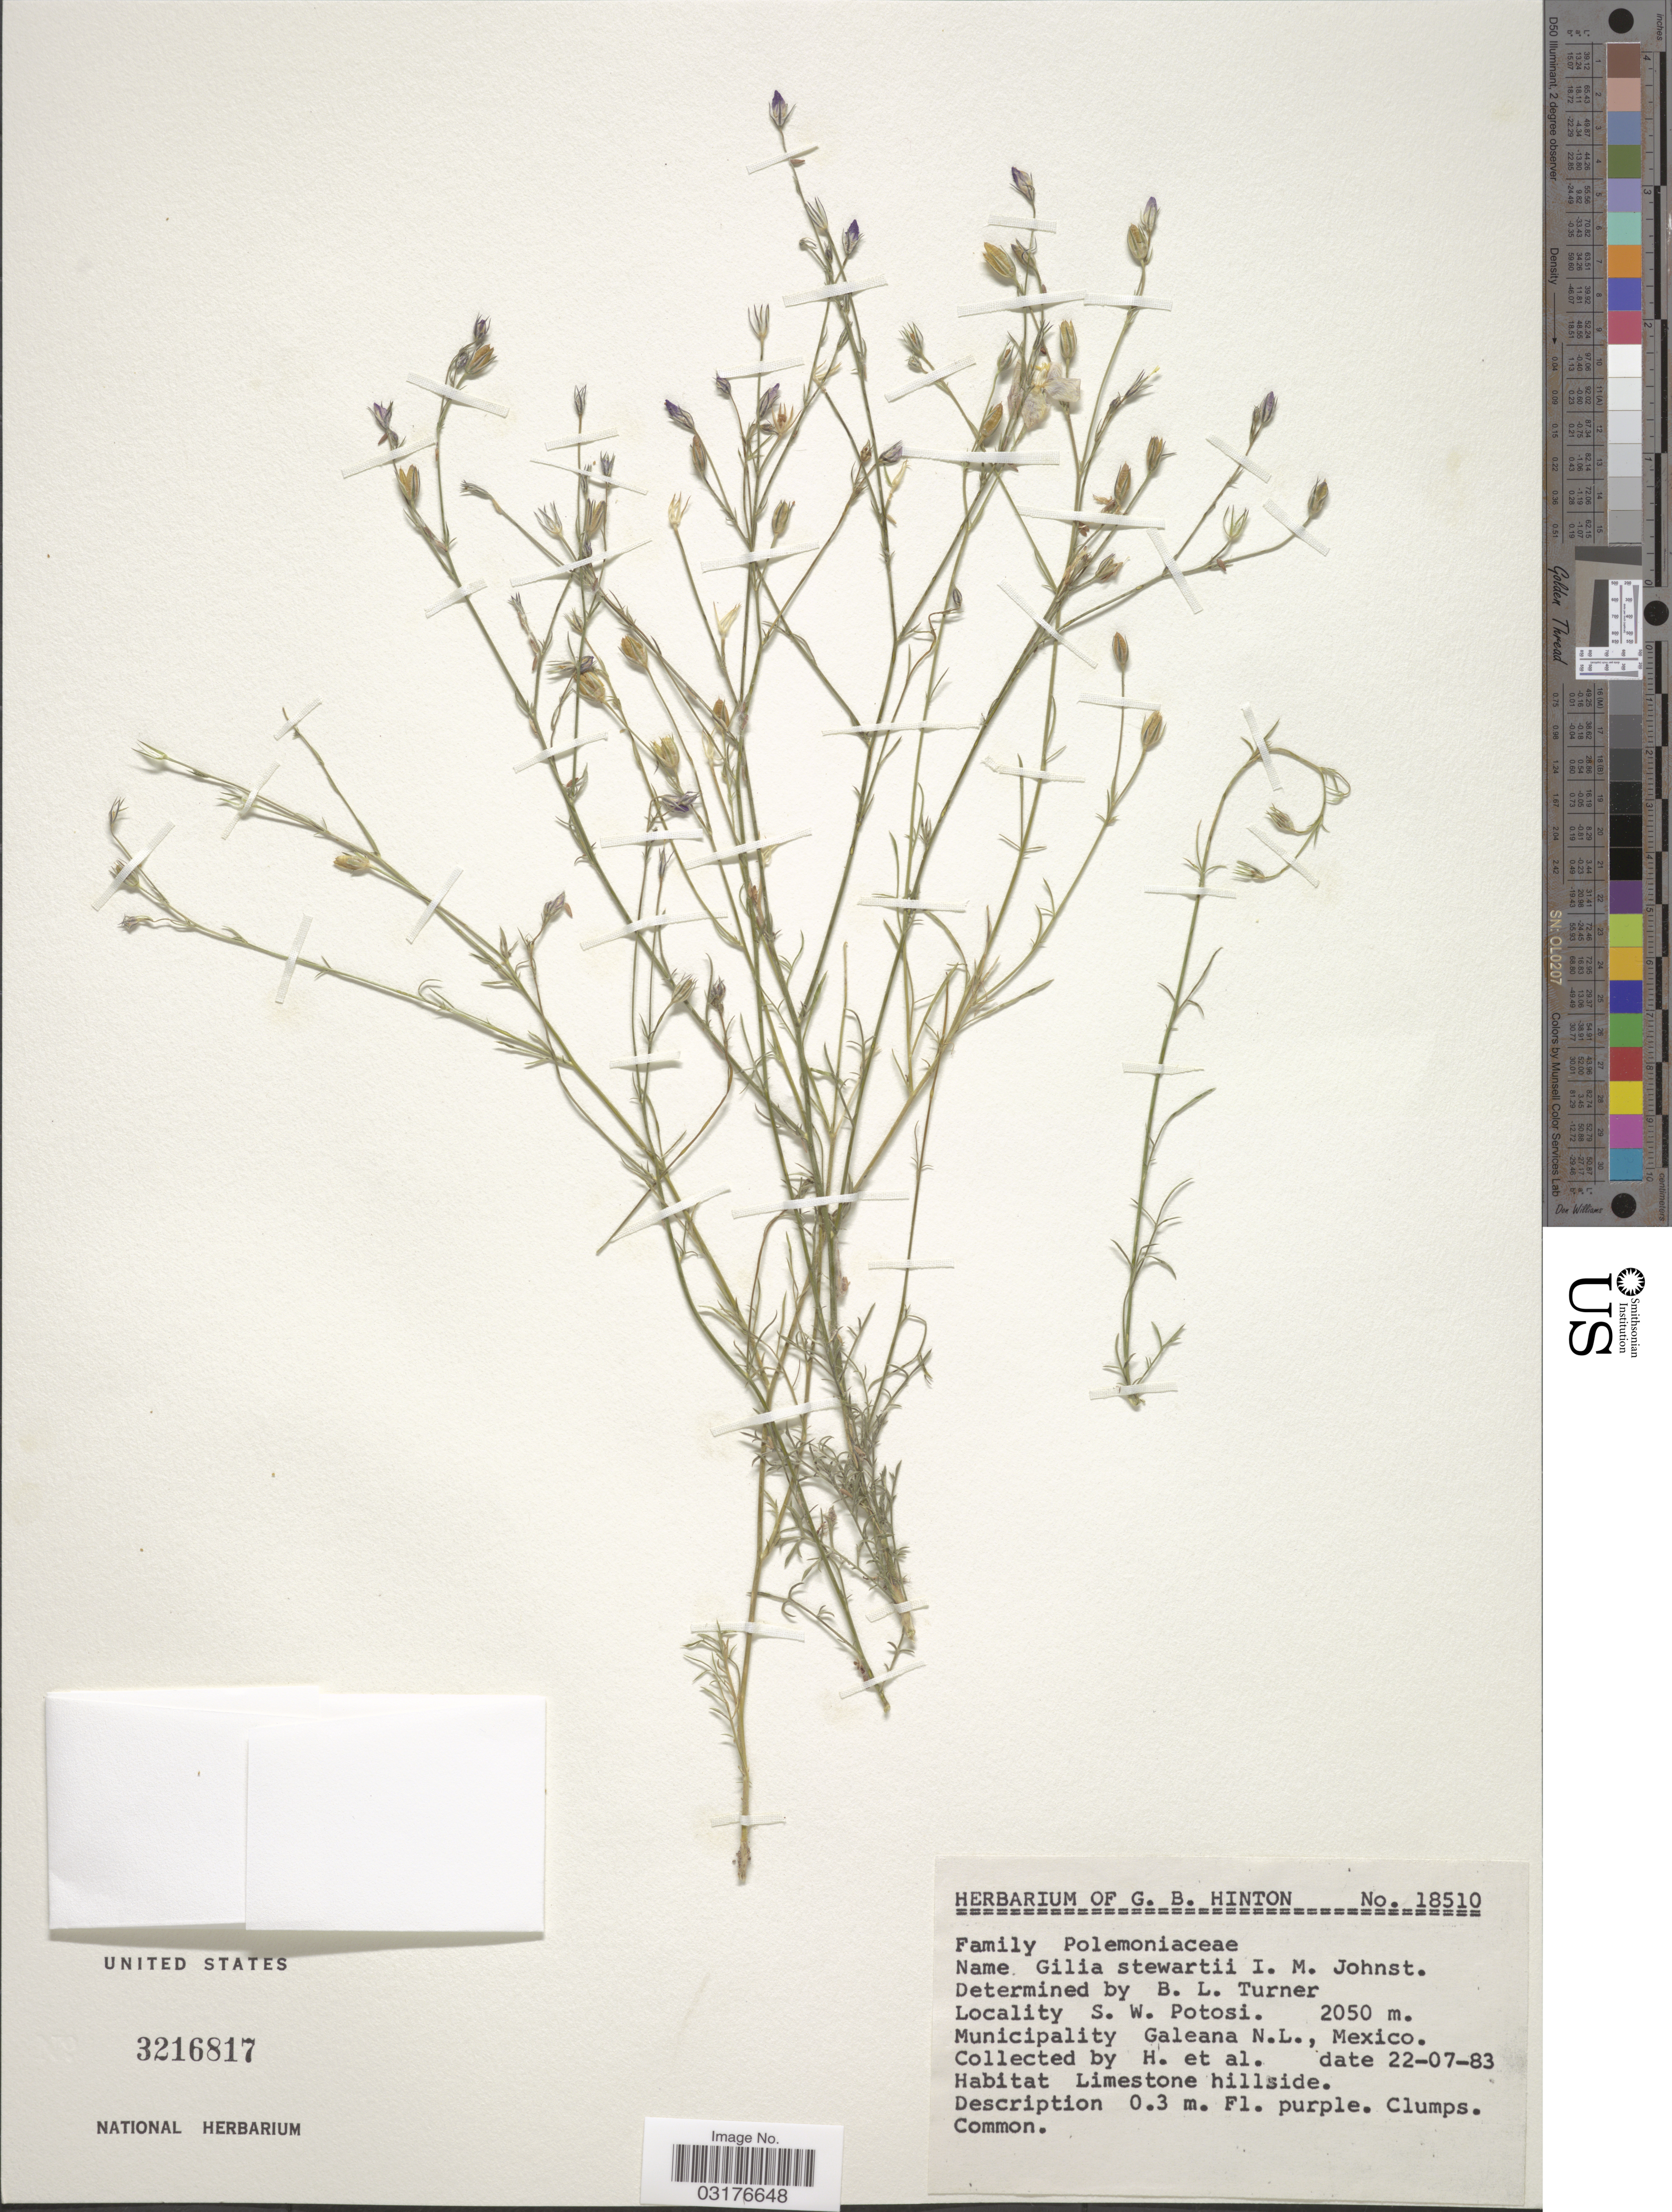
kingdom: Plantae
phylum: Tracheophyta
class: Magnoliopsida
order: Ericales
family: Polemoniaceae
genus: Giliastrum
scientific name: Giliastrum stewartii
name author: (I.M. Johnst.) J.M. Porter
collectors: G. B. Hinton & et al.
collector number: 18510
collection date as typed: Transcribed d/m/y: 22/7/83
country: Mexico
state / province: Nuevo León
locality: S.W. Potosi, Municipality Galeana N.L.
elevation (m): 2050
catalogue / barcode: US 3216817